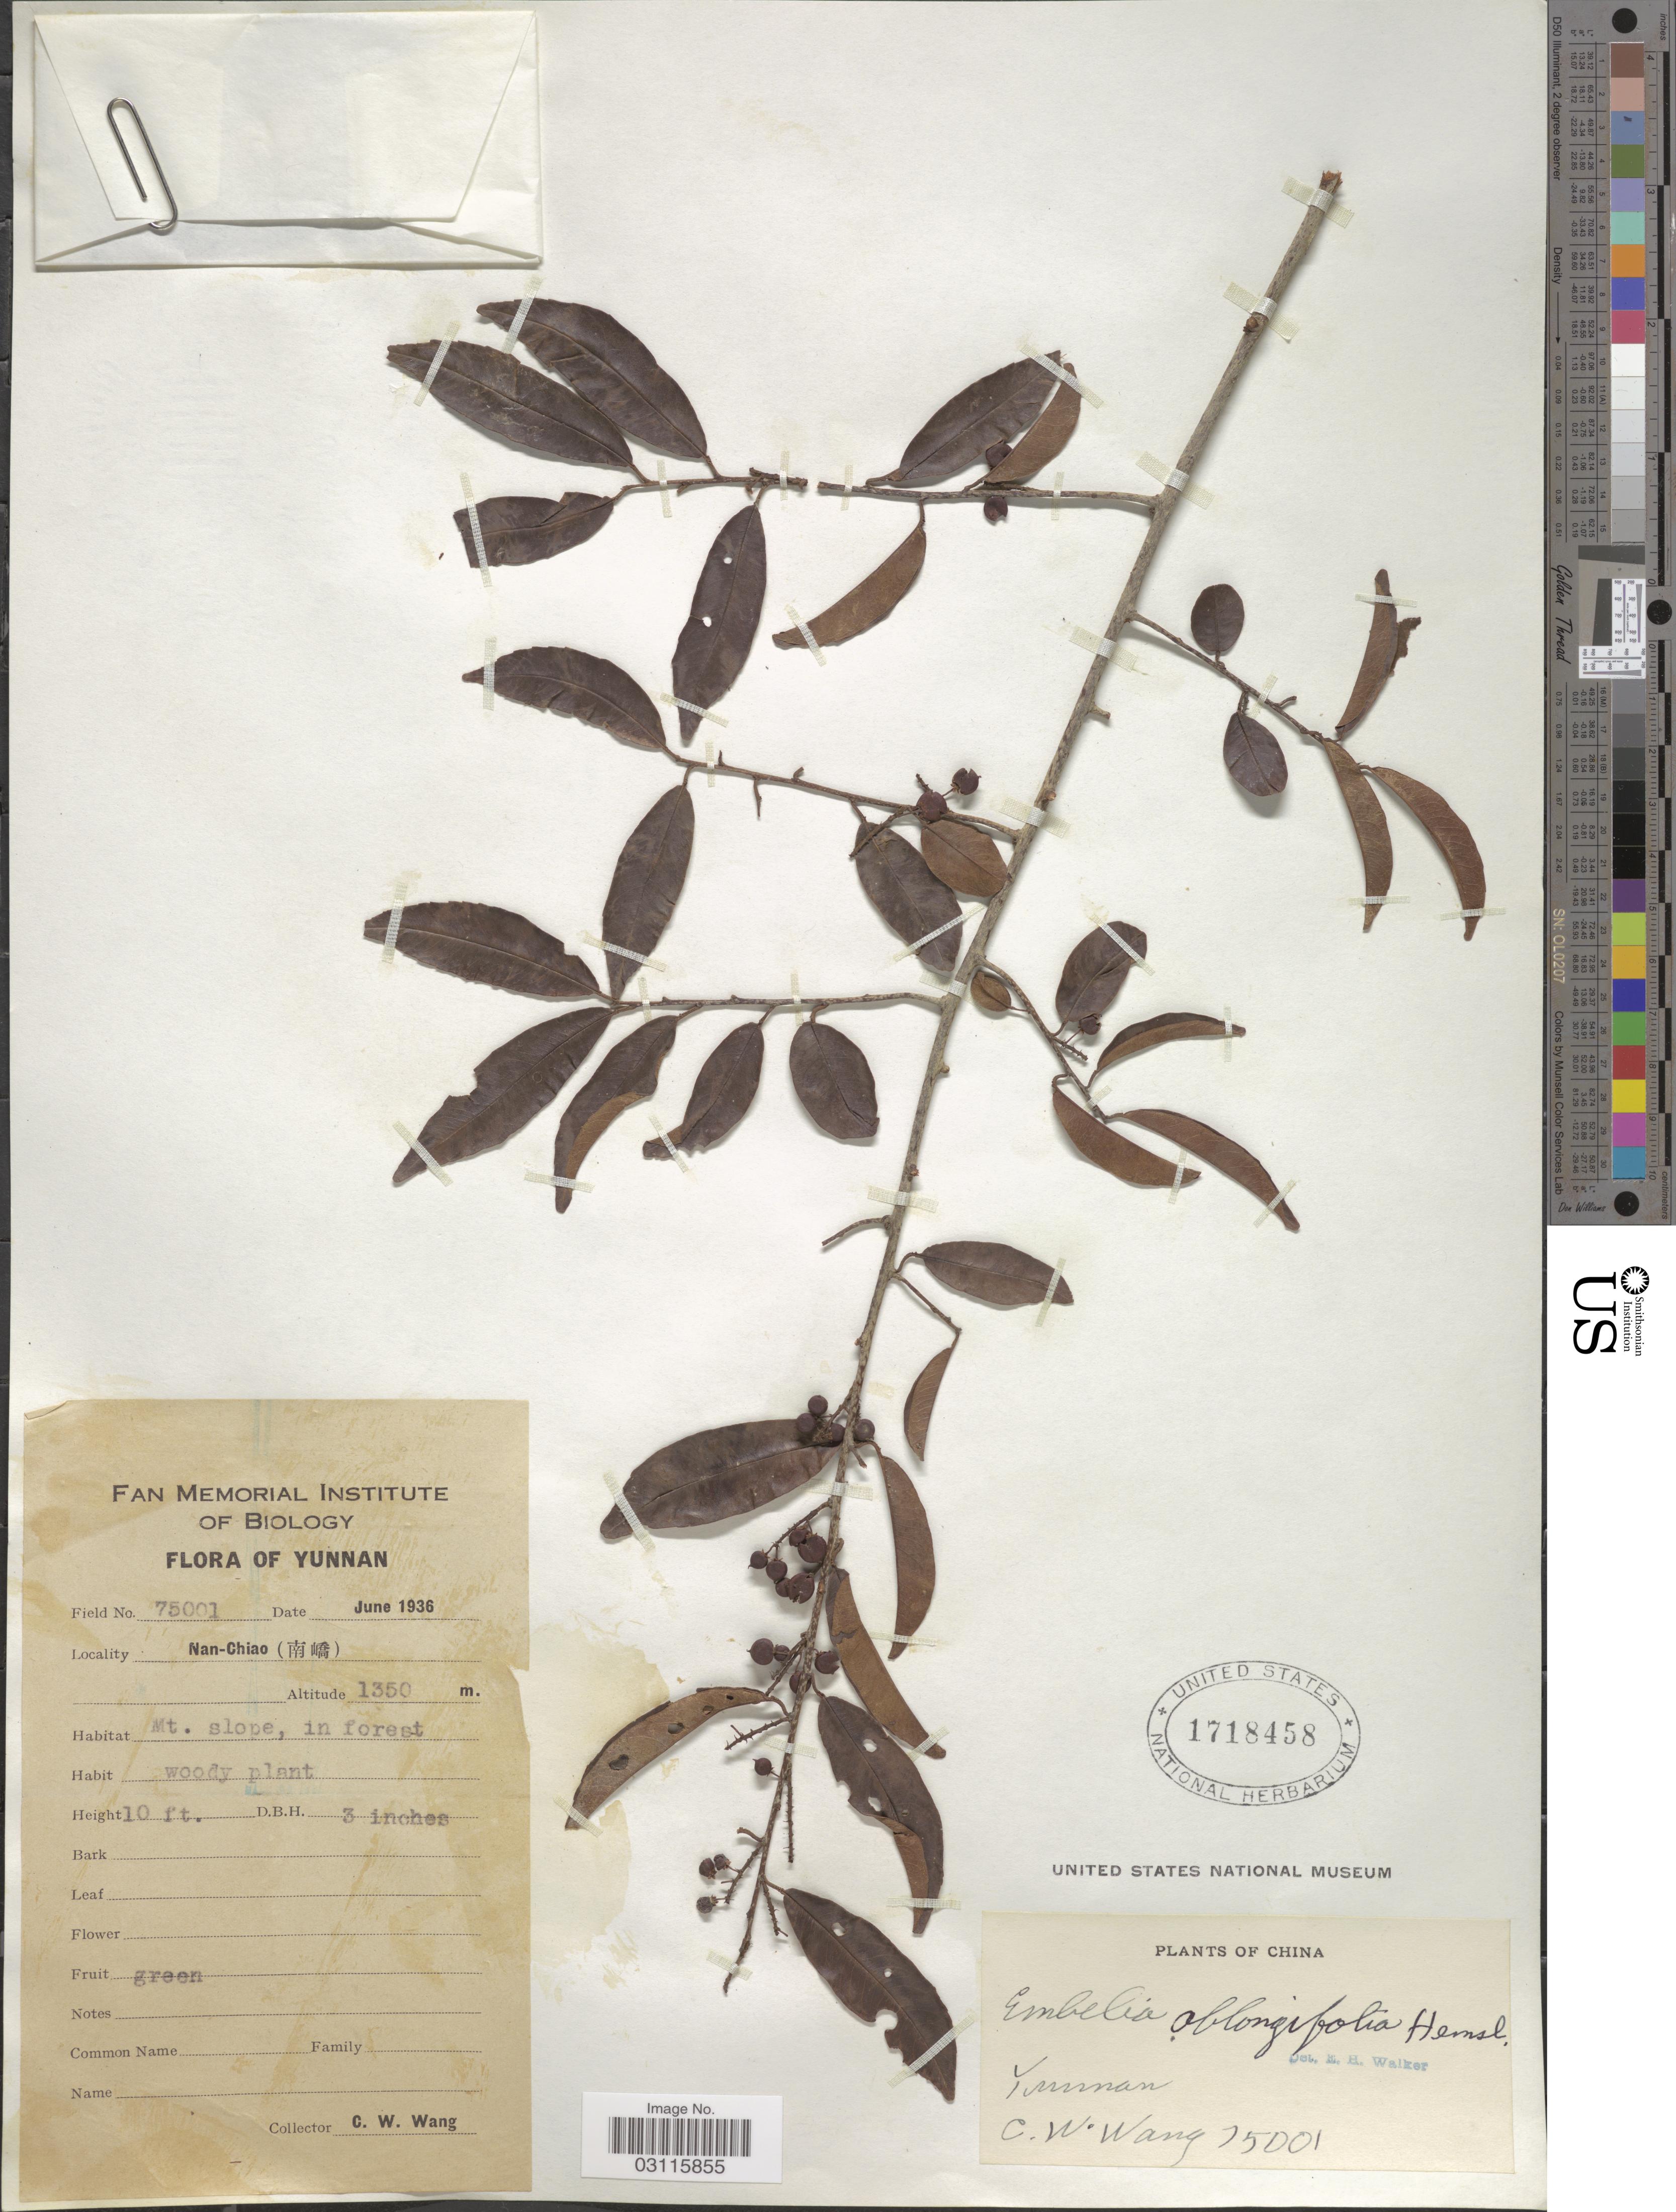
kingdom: Plantae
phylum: Tracheophyta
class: Magnoliopsida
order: Ericales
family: Primulaceae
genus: Embelia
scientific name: Embelia oblongifolia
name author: Hemsl.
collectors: C. W. Wang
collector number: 75001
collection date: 1936-06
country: China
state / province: Yunnan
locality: Nan-Chiao. Mt. slope.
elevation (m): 1350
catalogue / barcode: US 1718458